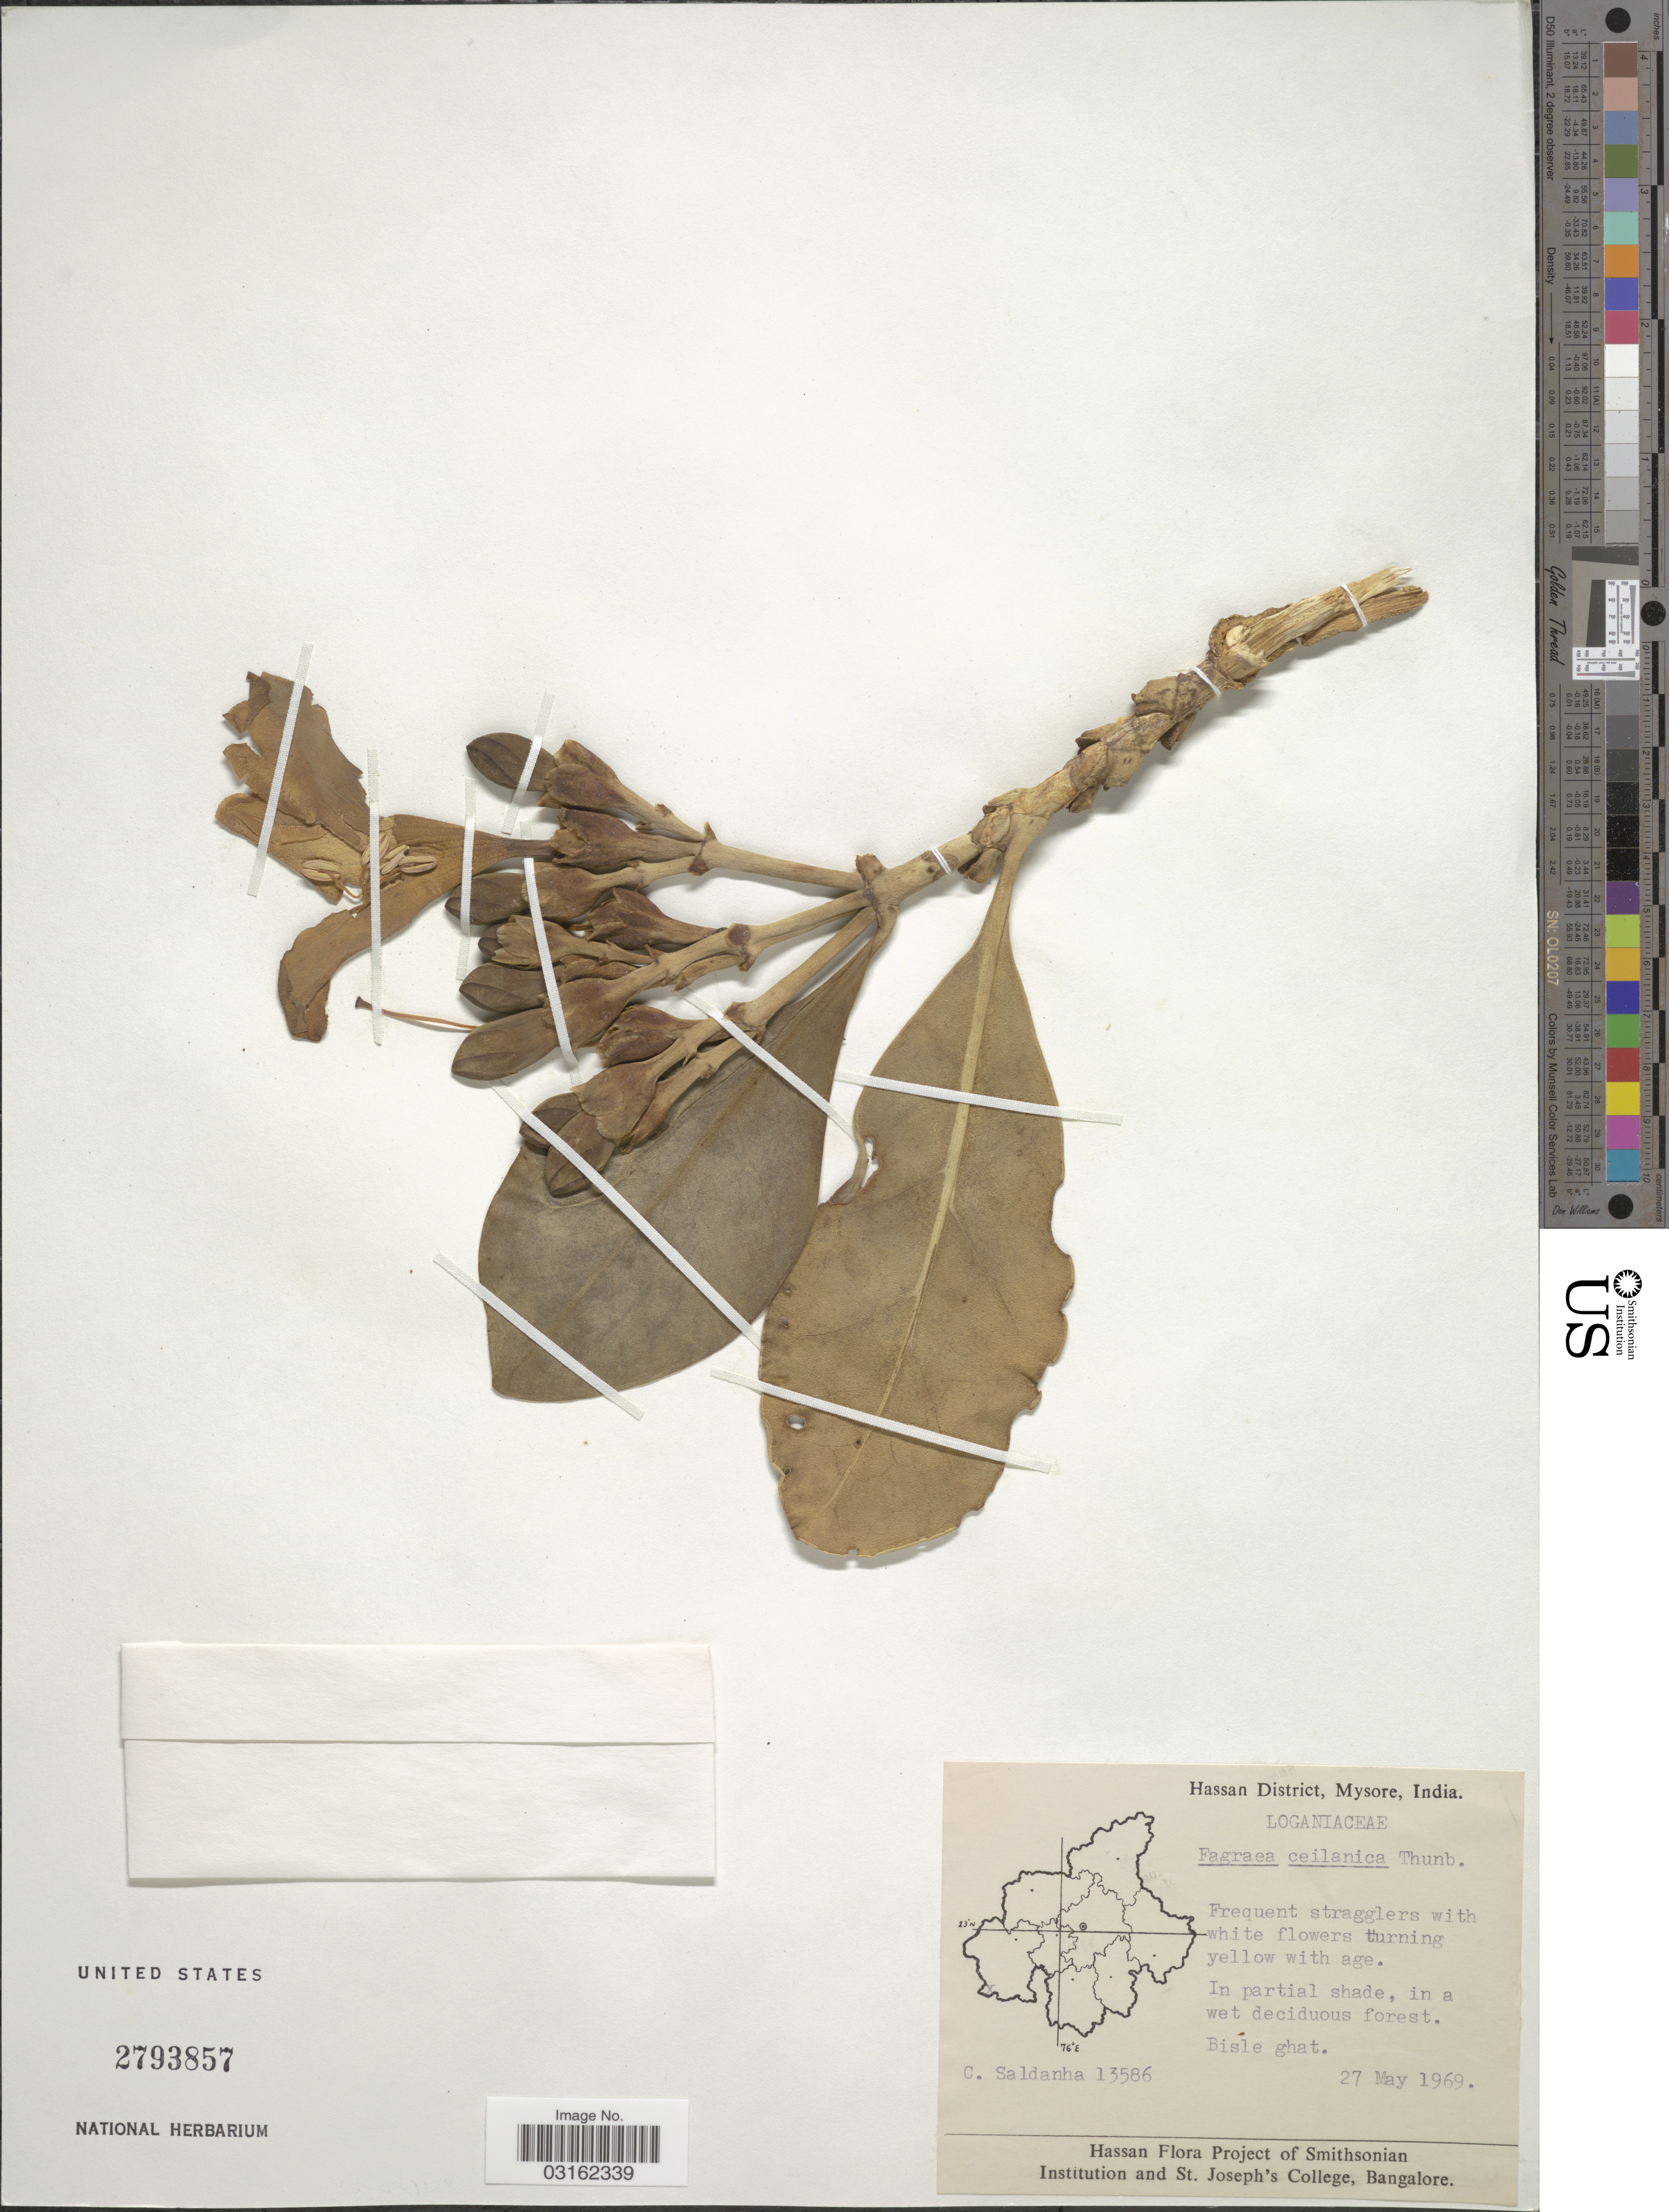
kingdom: Plantae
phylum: Tracheophyta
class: Magnoliopsida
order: Gentianales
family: Gentianaceae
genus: Fagraea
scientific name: Fagraea ceilanica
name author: Thunb.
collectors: C. Saldanha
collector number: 13586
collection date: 1969-05-27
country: India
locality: Hassan District, Mysore, Bisle ghat.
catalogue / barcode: US 2793857